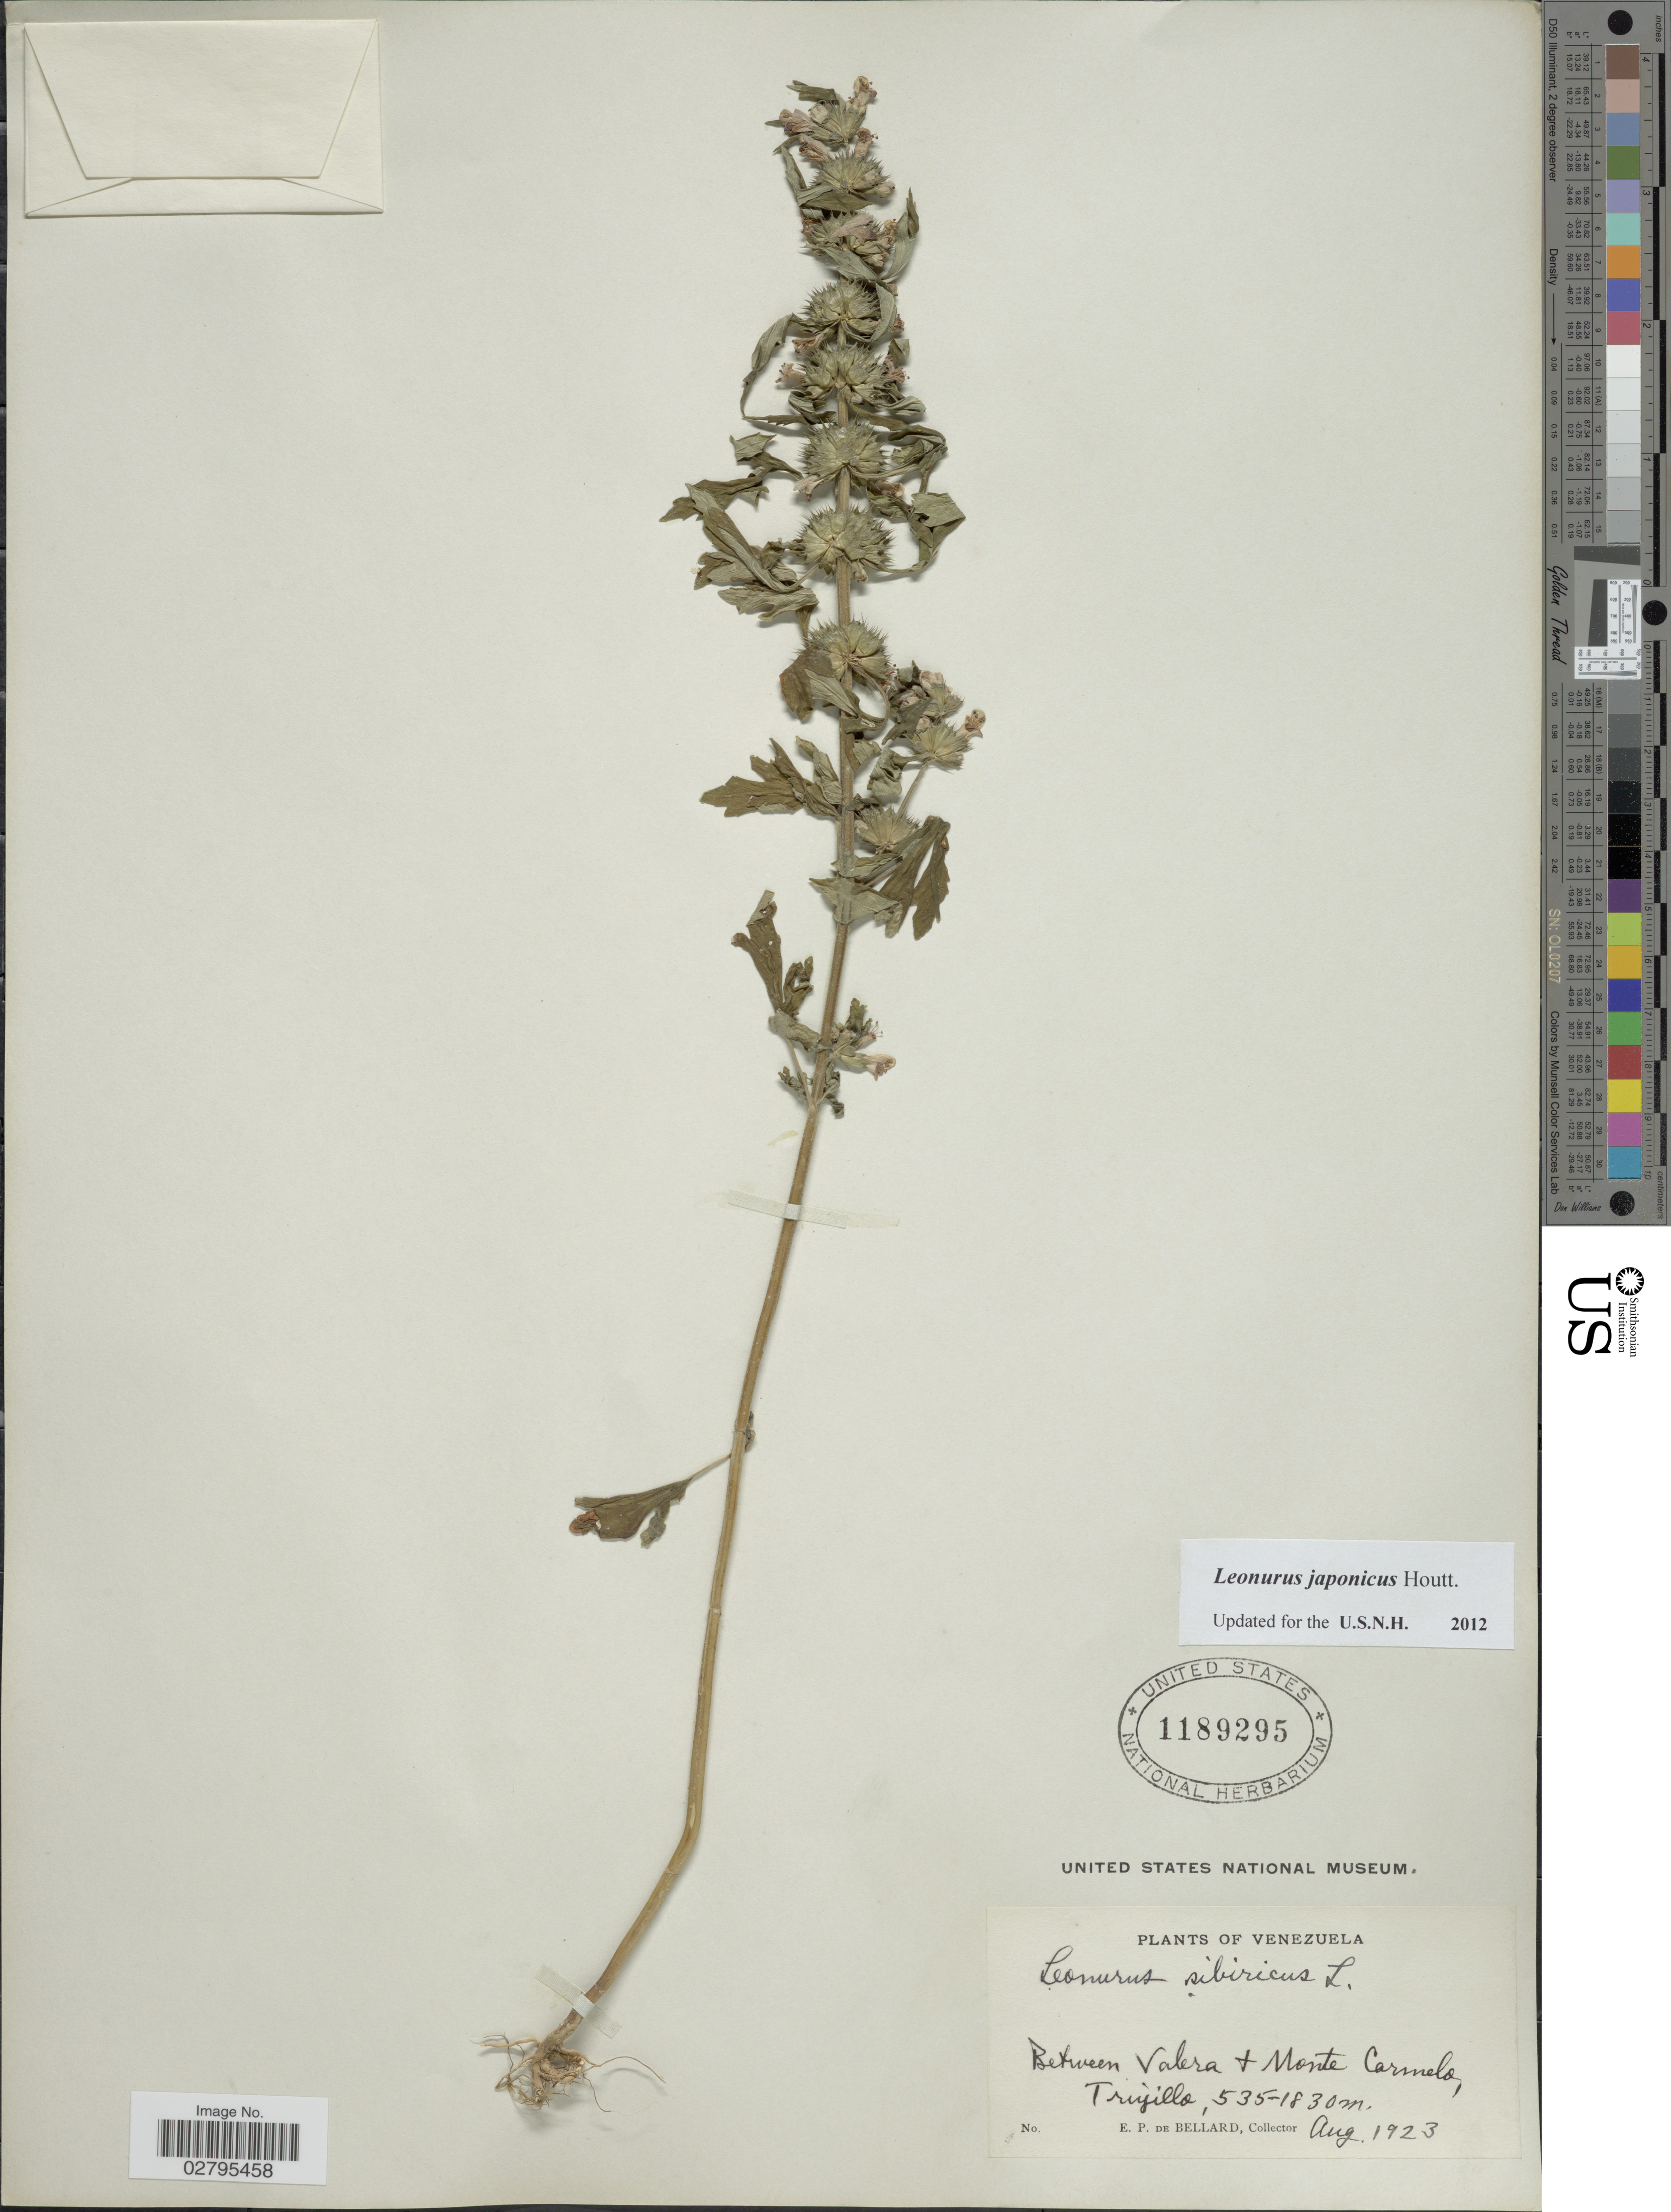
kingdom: Plantae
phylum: Tracheophyta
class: Magnoliopsida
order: Lamiales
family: Lamiaceae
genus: Leonurus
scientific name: Leonurus japonicus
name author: Houtt.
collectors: E. de Bellard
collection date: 1923-08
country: Venezuela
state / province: Trujillo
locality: Between Valera & Monte Carmelo.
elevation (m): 535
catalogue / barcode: US 1189295